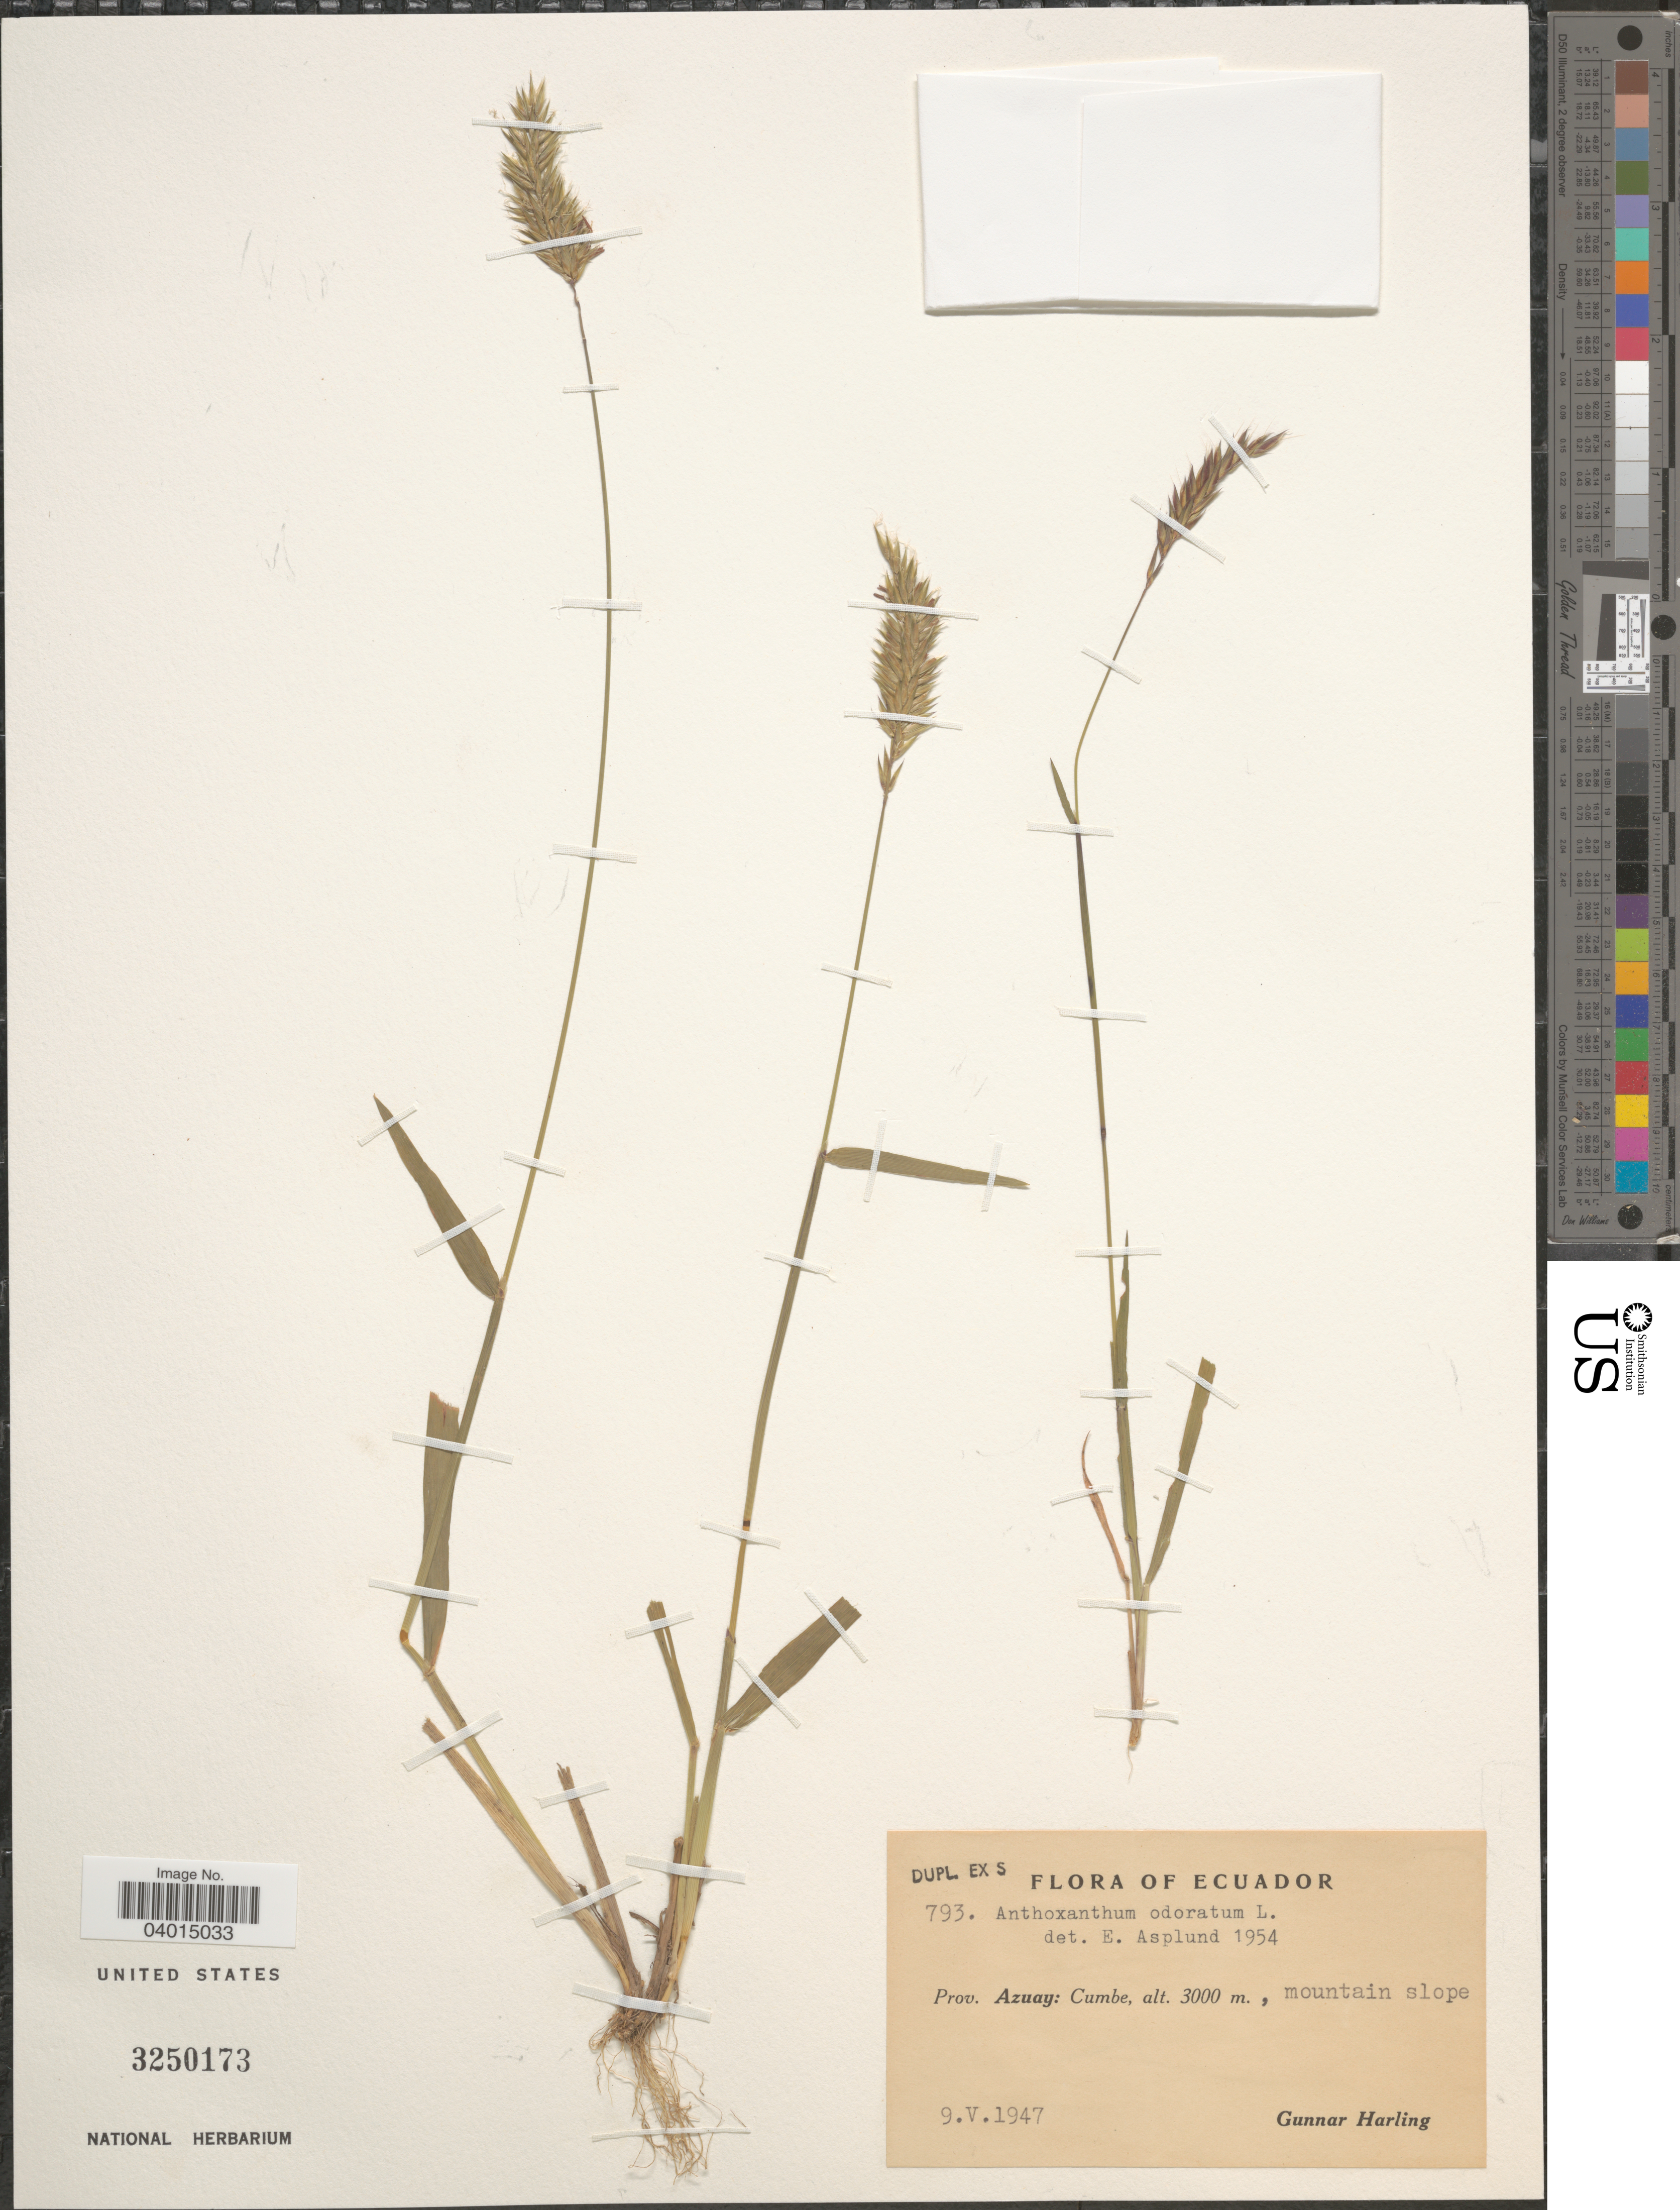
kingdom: Plantae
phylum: Tracheophyta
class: Liliopsida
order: Poales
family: Poaceae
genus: Anthoxanthum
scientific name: Anthoxanthum odoratum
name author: L.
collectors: G. Harling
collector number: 793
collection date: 1947-05-09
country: Ecuador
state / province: Azuay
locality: Cumbe, mountain slope.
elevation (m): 3000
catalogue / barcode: US 3250173